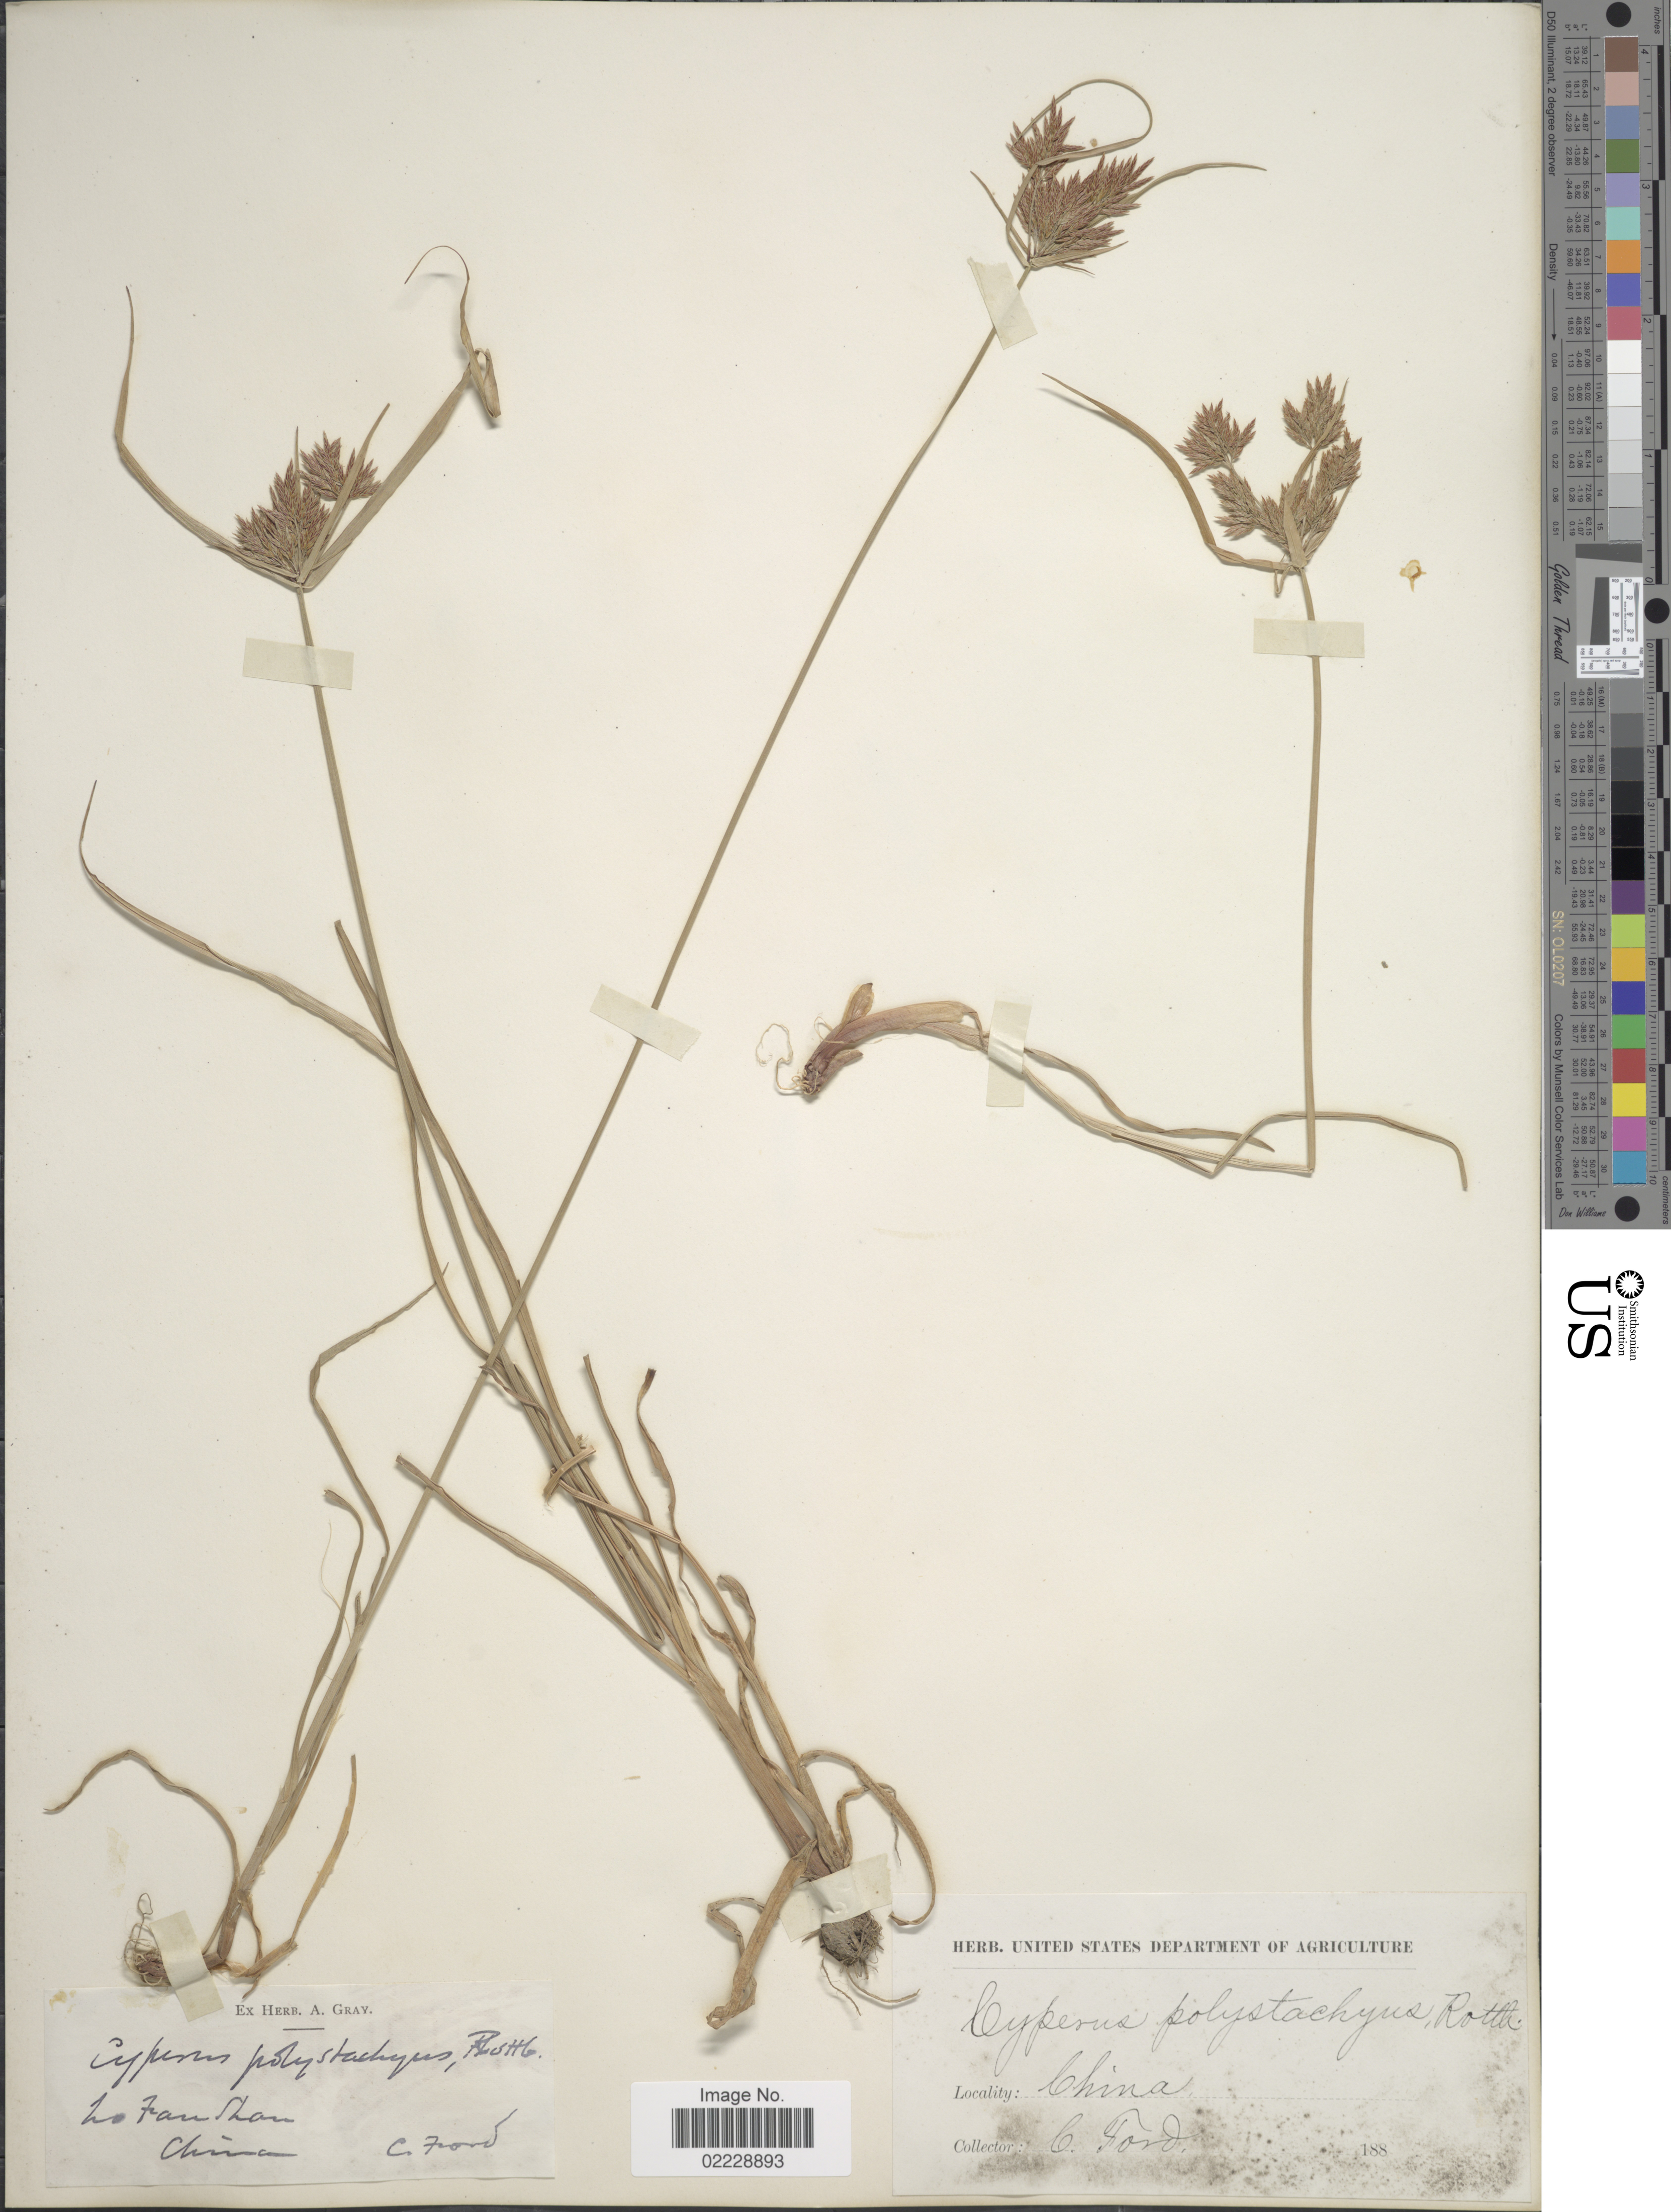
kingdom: Plantae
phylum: Tracheophyta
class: Liliopsida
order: Poales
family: Cyperaceae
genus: Cyperus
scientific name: Cyperus polystachyos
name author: Rottb.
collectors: C. Ford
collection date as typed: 188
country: China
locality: La Fan Shan